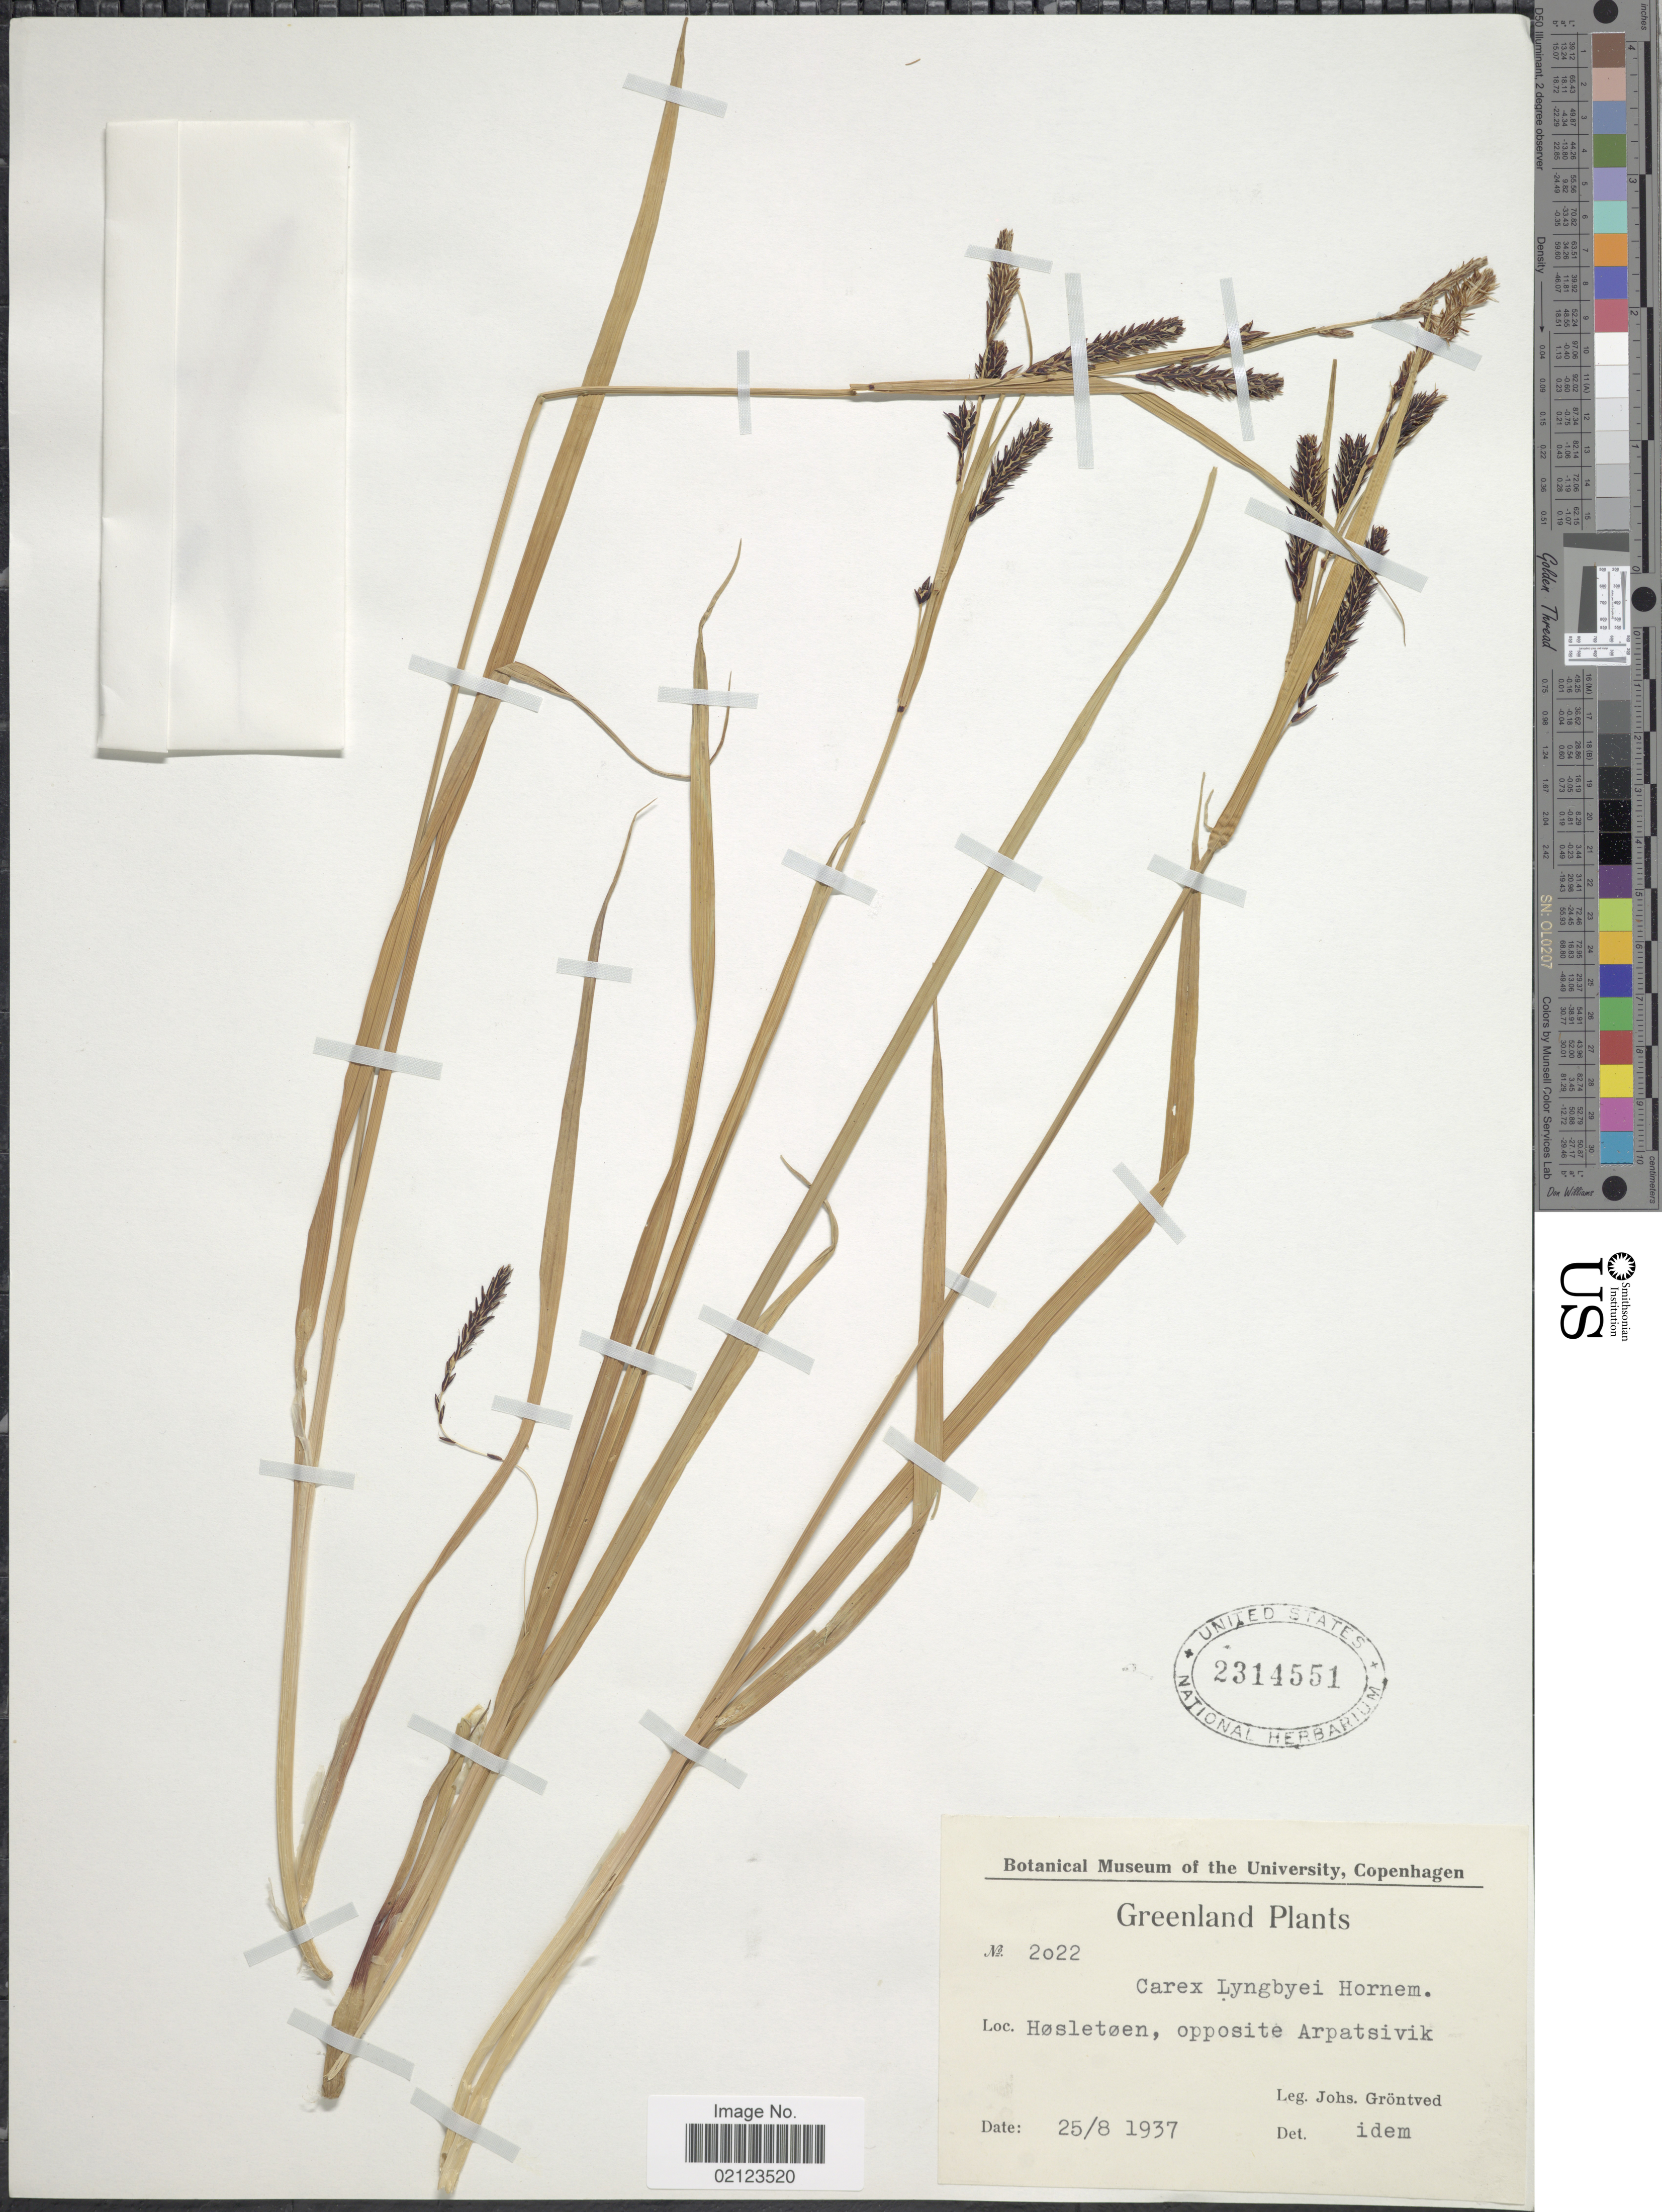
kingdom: Plantae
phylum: Tracheophyta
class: Liliopsida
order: Poales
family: Cyperaceae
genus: Carex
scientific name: Carex lyngbyei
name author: Hornem.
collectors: J. Gröntved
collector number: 2022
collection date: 1937-08-25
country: Greenland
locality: Høsletøen, opposite Arpatsivik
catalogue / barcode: US 2314551